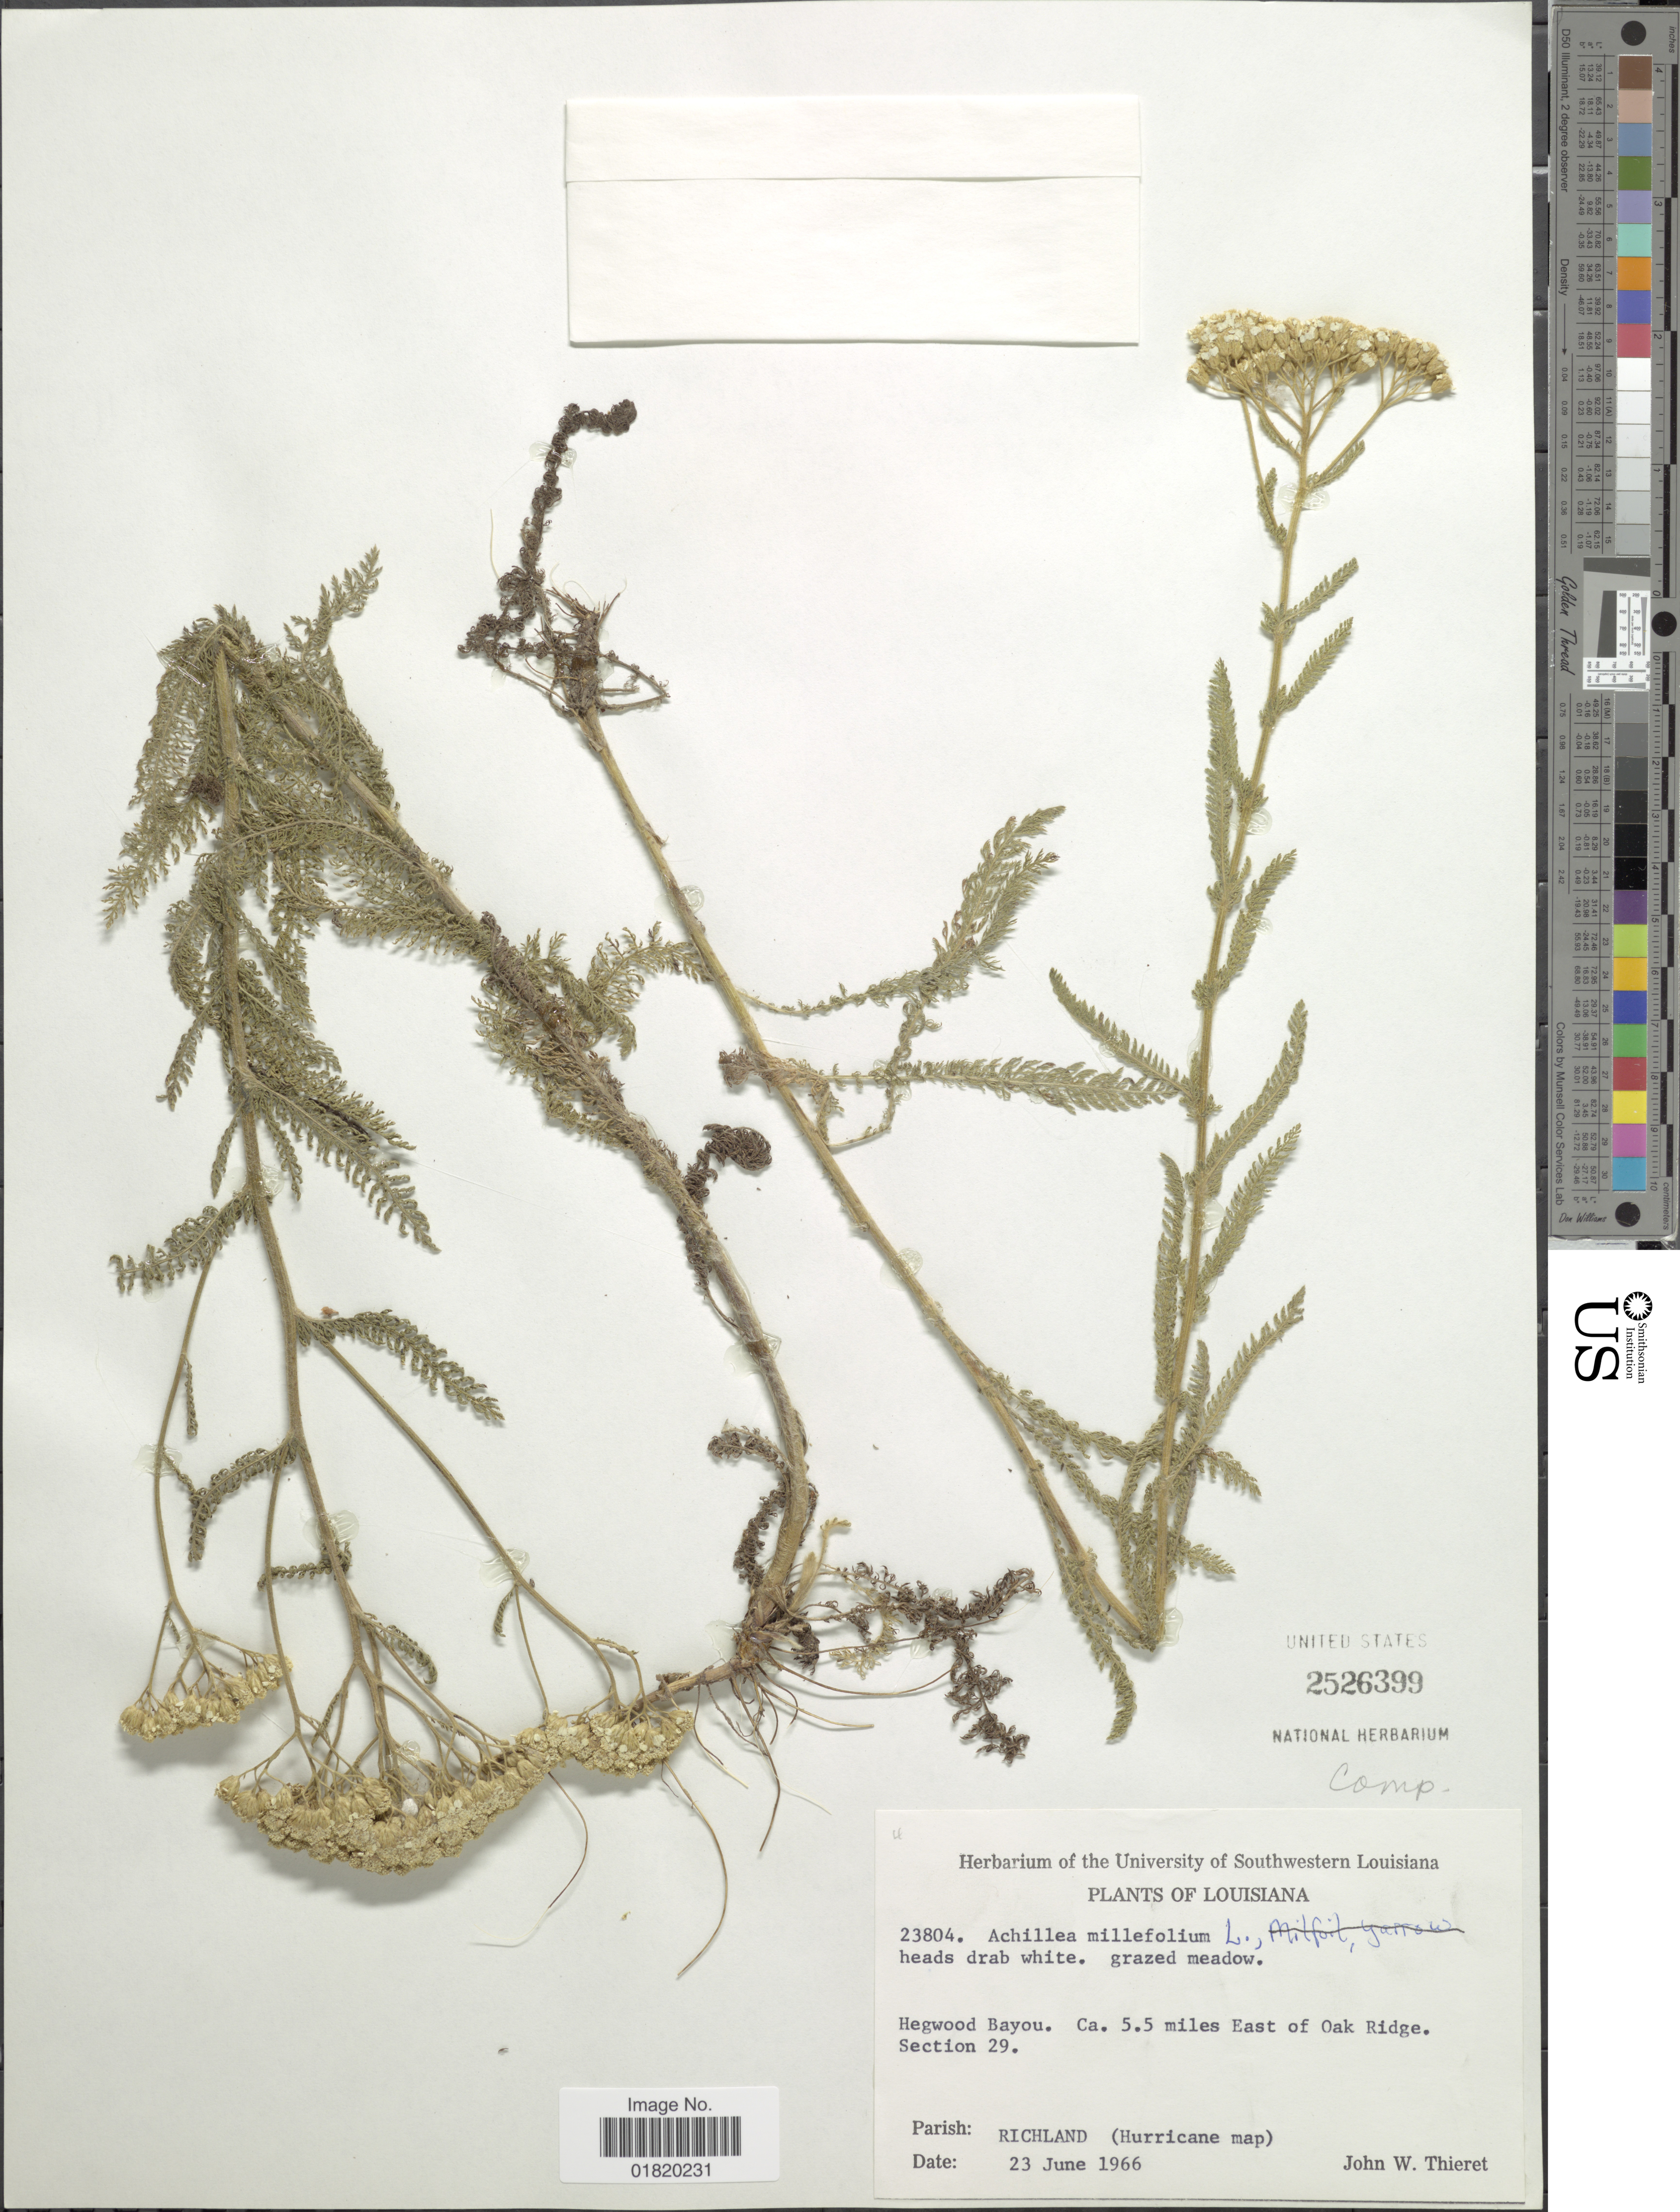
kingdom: Plantae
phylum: Tracheophyta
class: Magnoliopsida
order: Asterales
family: Asteraceae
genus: Achillea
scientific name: Achillea millefolium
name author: L.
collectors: J. W. Thieret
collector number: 23804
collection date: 1966-06-23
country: United States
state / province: Louisiana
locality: Hegwood Bayou. Ca. 5.5 miles East of Oak Ridge. Section 29. Parish: Richland (Hurricane map)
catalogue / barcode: US 2526399